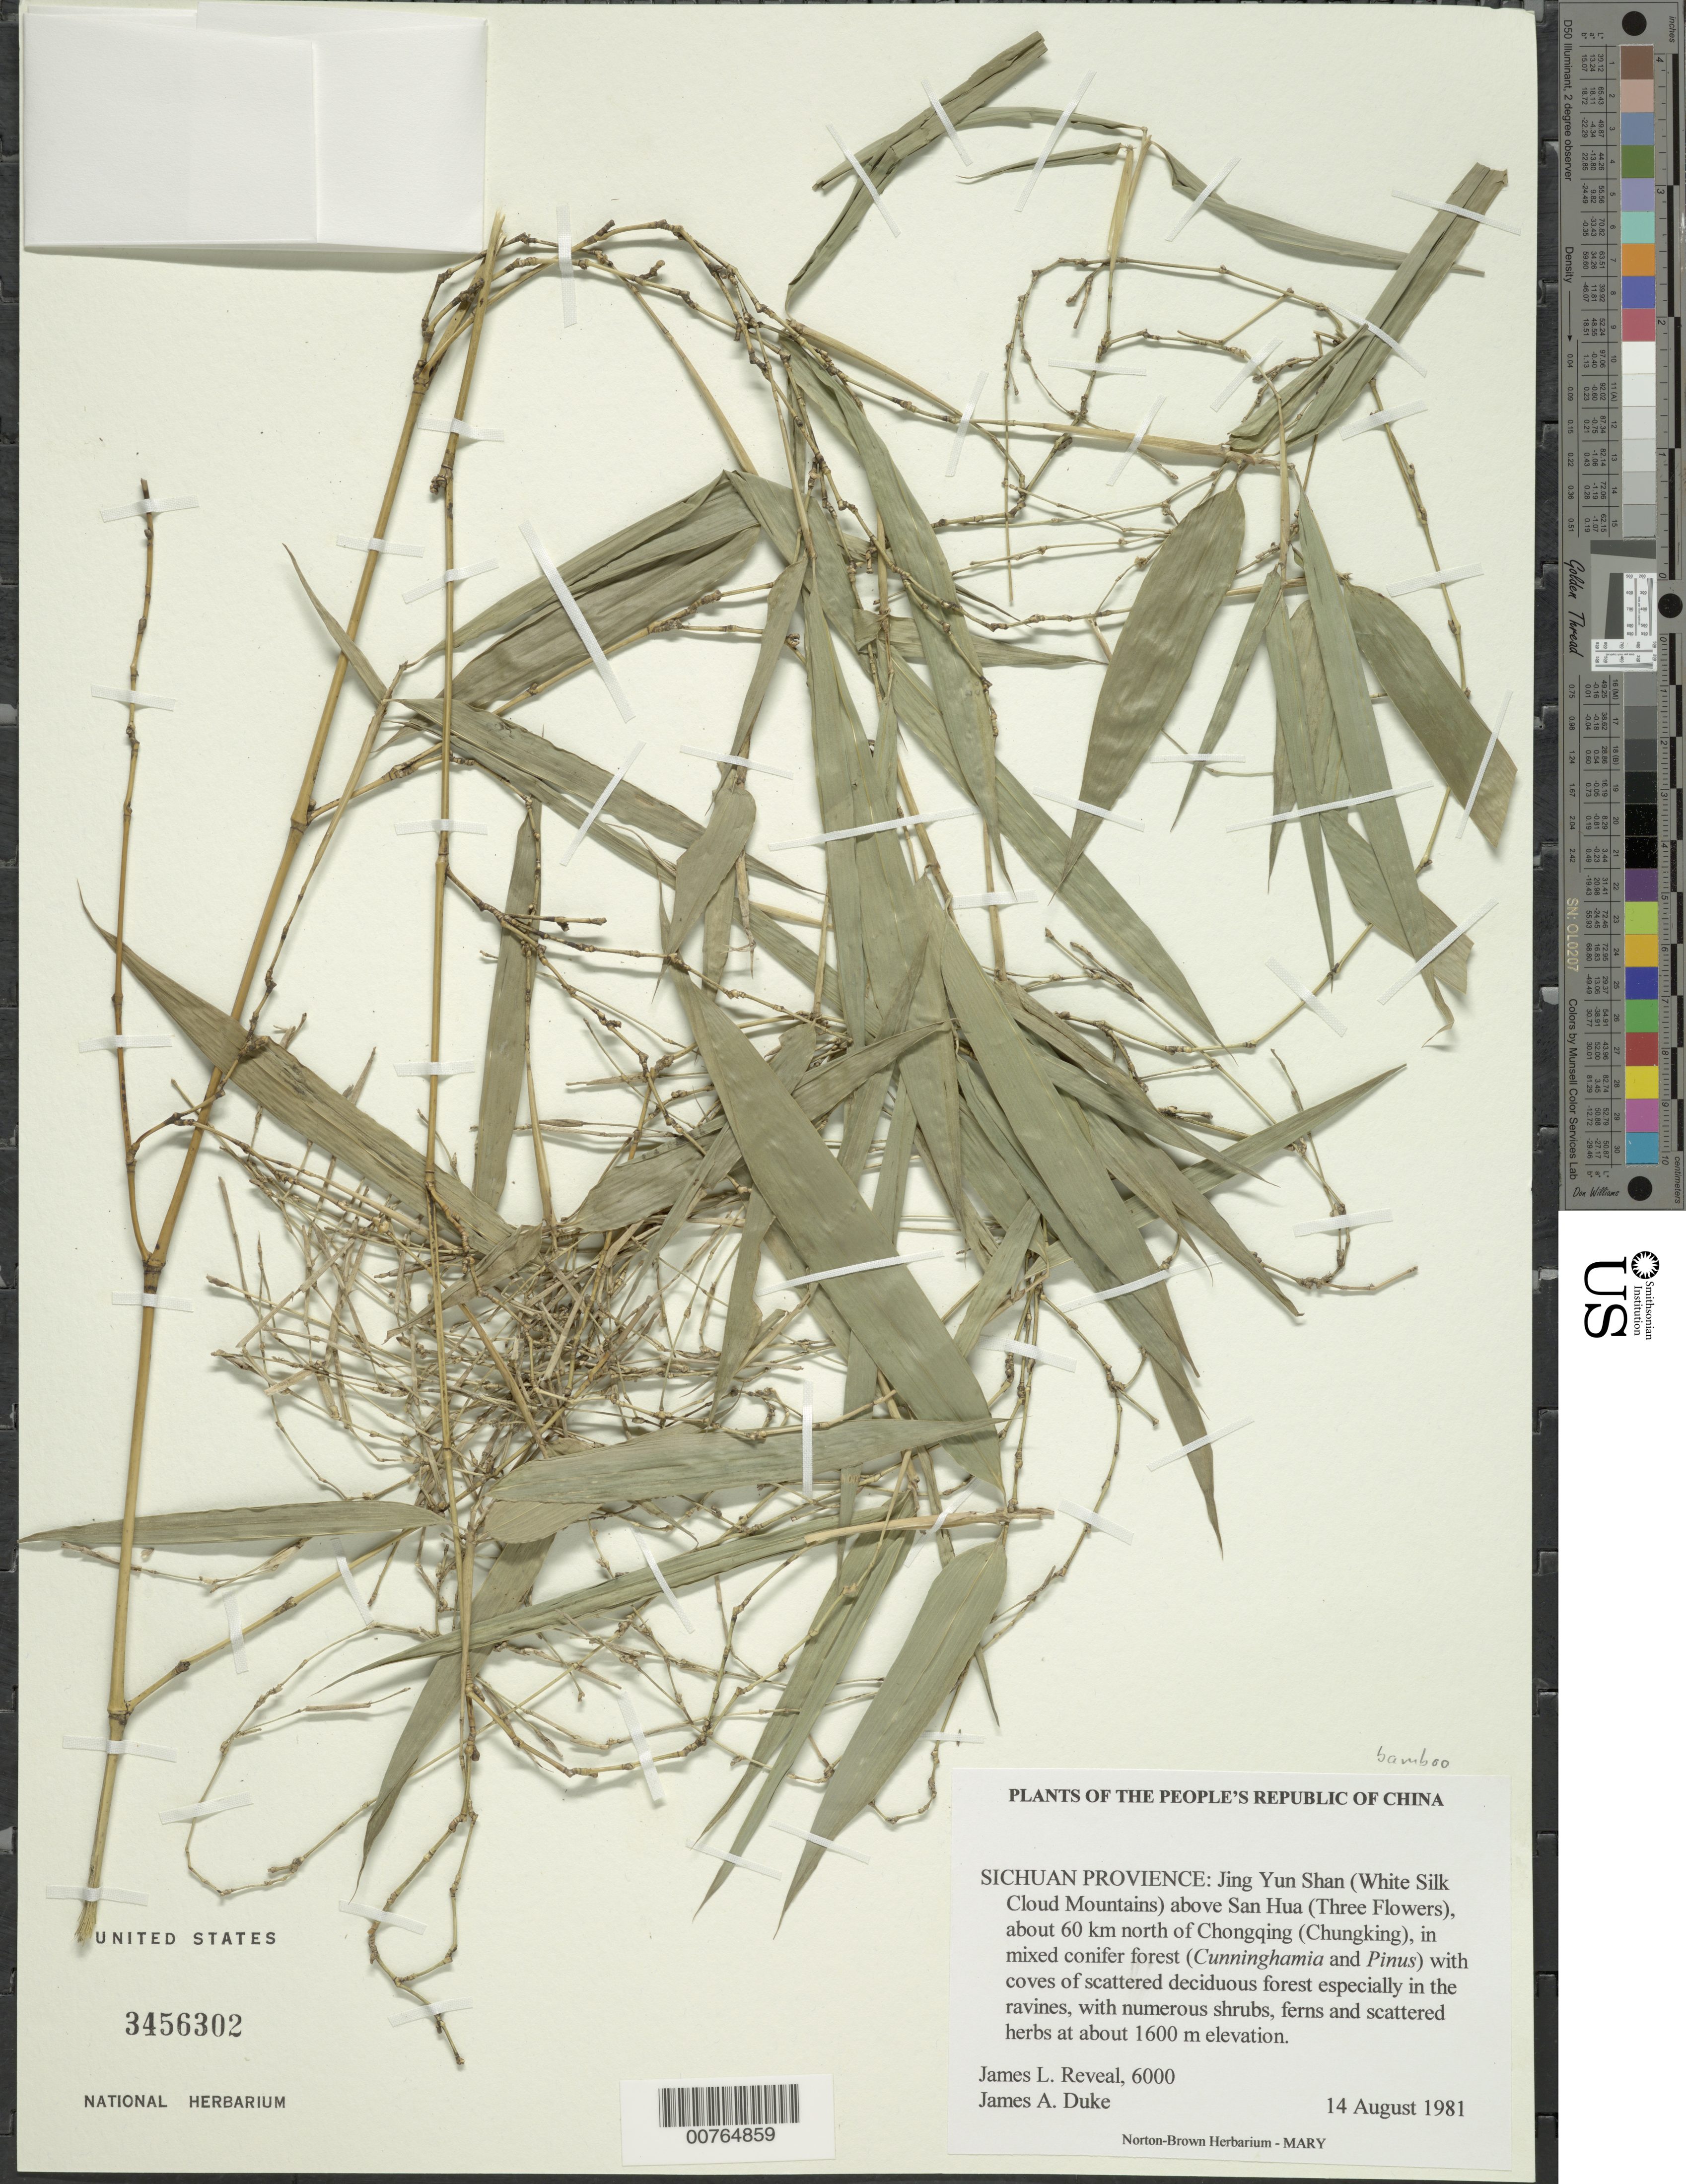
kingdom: Plantae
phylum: Tracheophyta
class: Liliopsida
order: Poales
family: Poaceae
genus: Bambusa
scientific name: Bambusa sp.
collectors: J. L. Reveal & J. A. Duke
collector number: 6000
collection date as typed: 14 Aug 1981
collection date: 1981-08-14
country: China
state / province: Sichuan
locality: Jing Yun Shan above San Hua, N of Chongquing.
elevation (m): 1600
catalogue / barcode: US 3456302